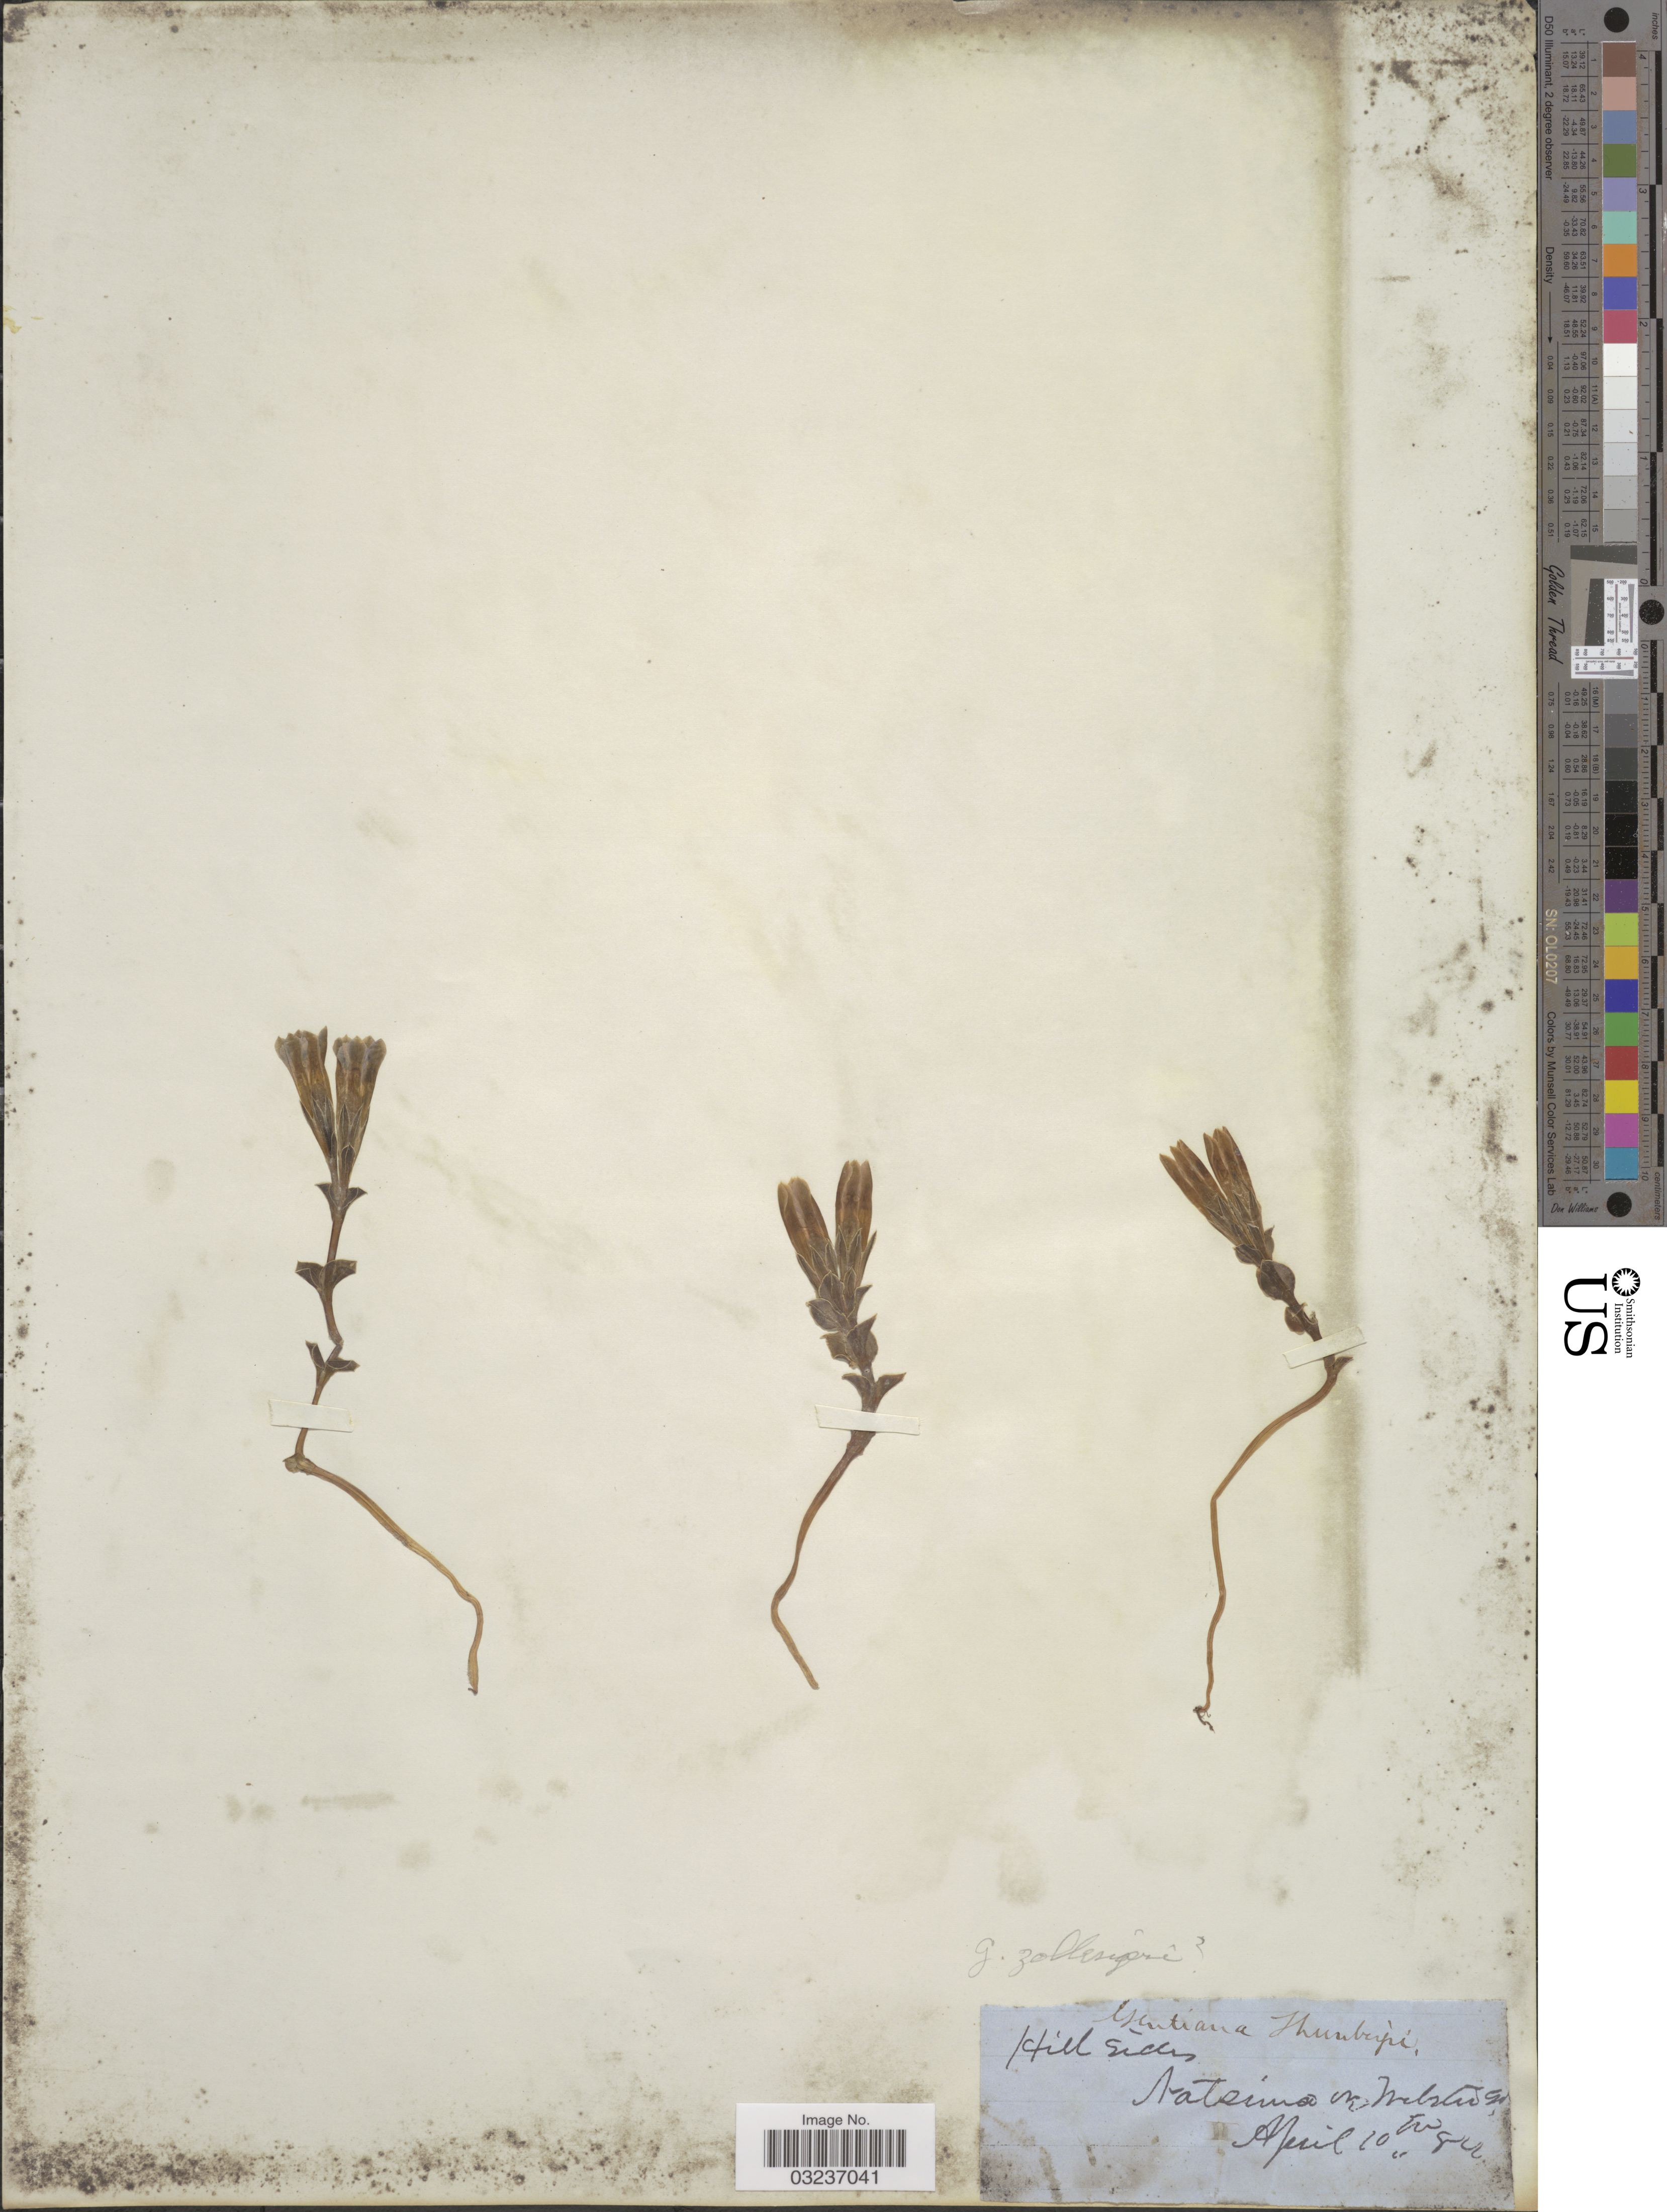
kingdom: Plantae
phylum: Tracheophyta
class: Magnoliopsida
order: Gentianales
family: Gentianaceae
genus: Gentiana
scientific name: Gentiana thunbergii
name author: (G. Don) Griseb.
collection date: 1822-04-10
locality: Hillsides, Natsima en [interpreted] Wilstura [interpreted].